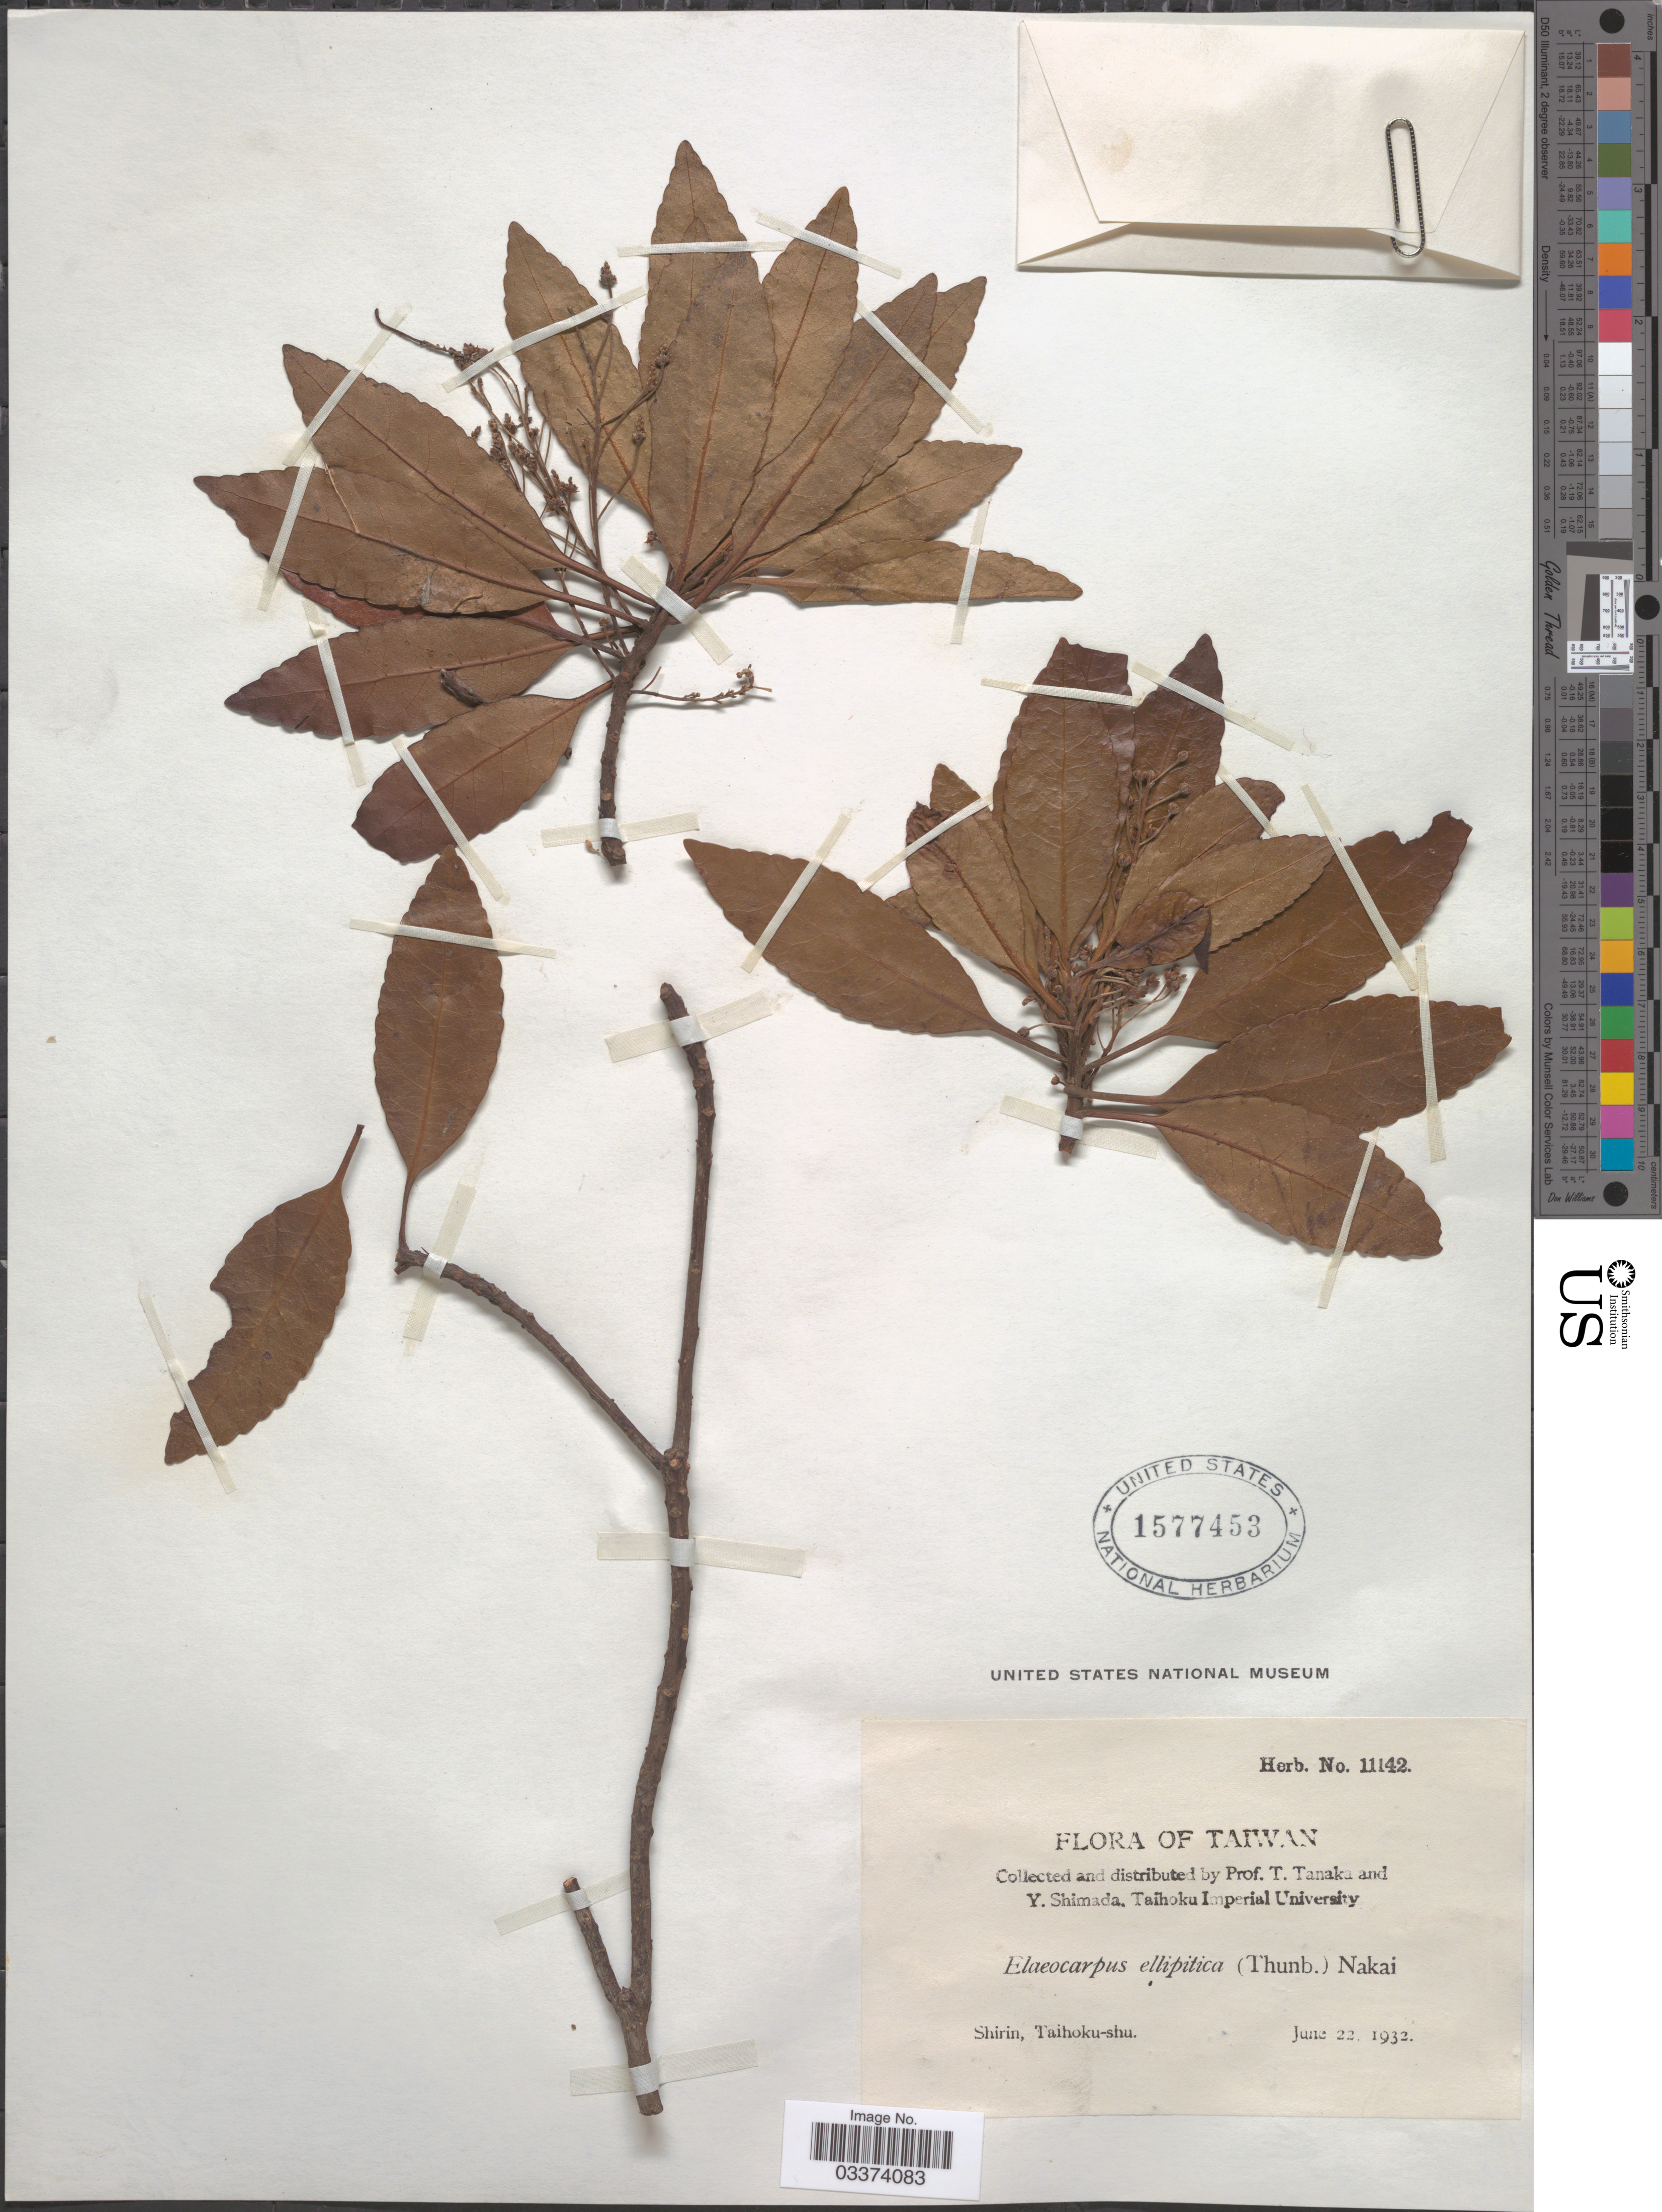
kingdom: Plantae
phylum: Tracheophyta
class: Magnoliopsida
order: Oxalidales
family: Elaeocarpaceae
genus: Elaeocarpus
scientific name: Elaeocarpus decipiens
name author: F.B. Forbes & Hemsl.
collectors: T. Tanaka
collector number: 11142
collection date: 1932-06-22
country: Taiwan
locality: Shirin, Taihoku-shu.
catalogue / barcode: US 1577453